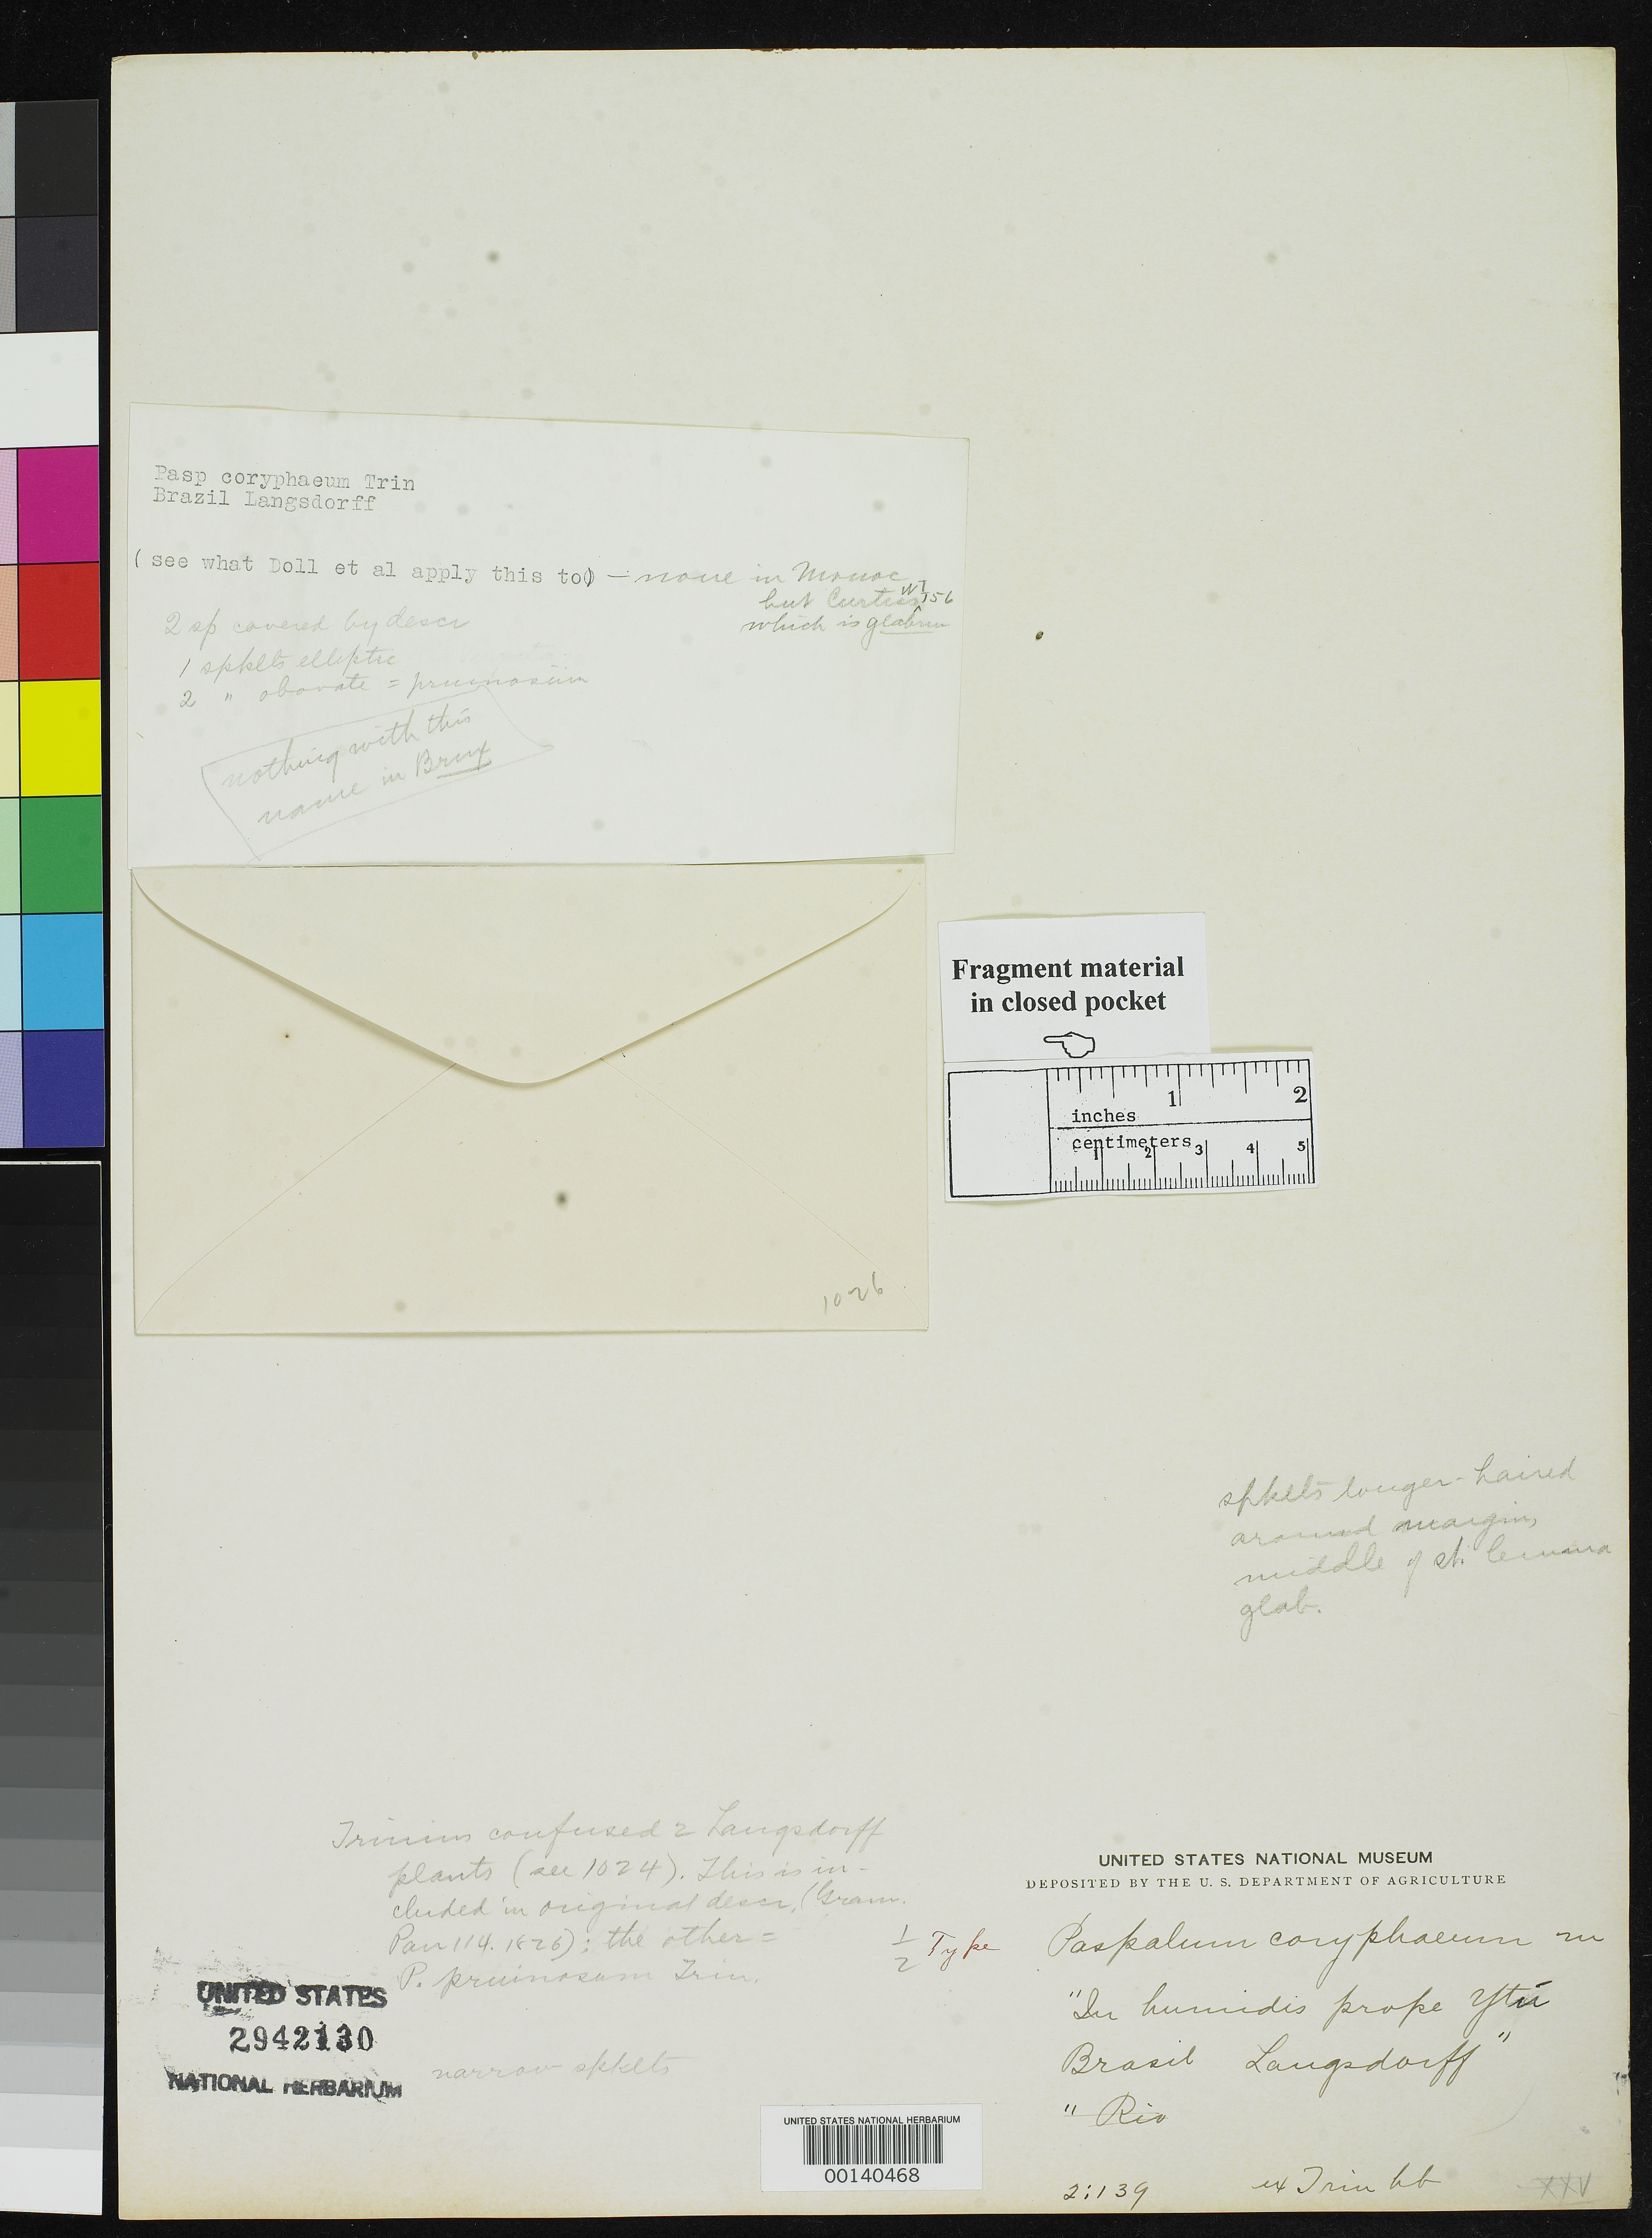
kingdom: Plantae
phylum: Tracheophyta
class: Liliopsida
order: Poales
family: Poaceae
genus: Paspalum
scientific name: Paspalum coryphaeum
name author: Trin.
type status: Type Fragment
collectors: G. H. von Langsdorff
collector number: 1026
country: Brazil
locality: Near Ytu.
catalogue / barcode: US 2942130